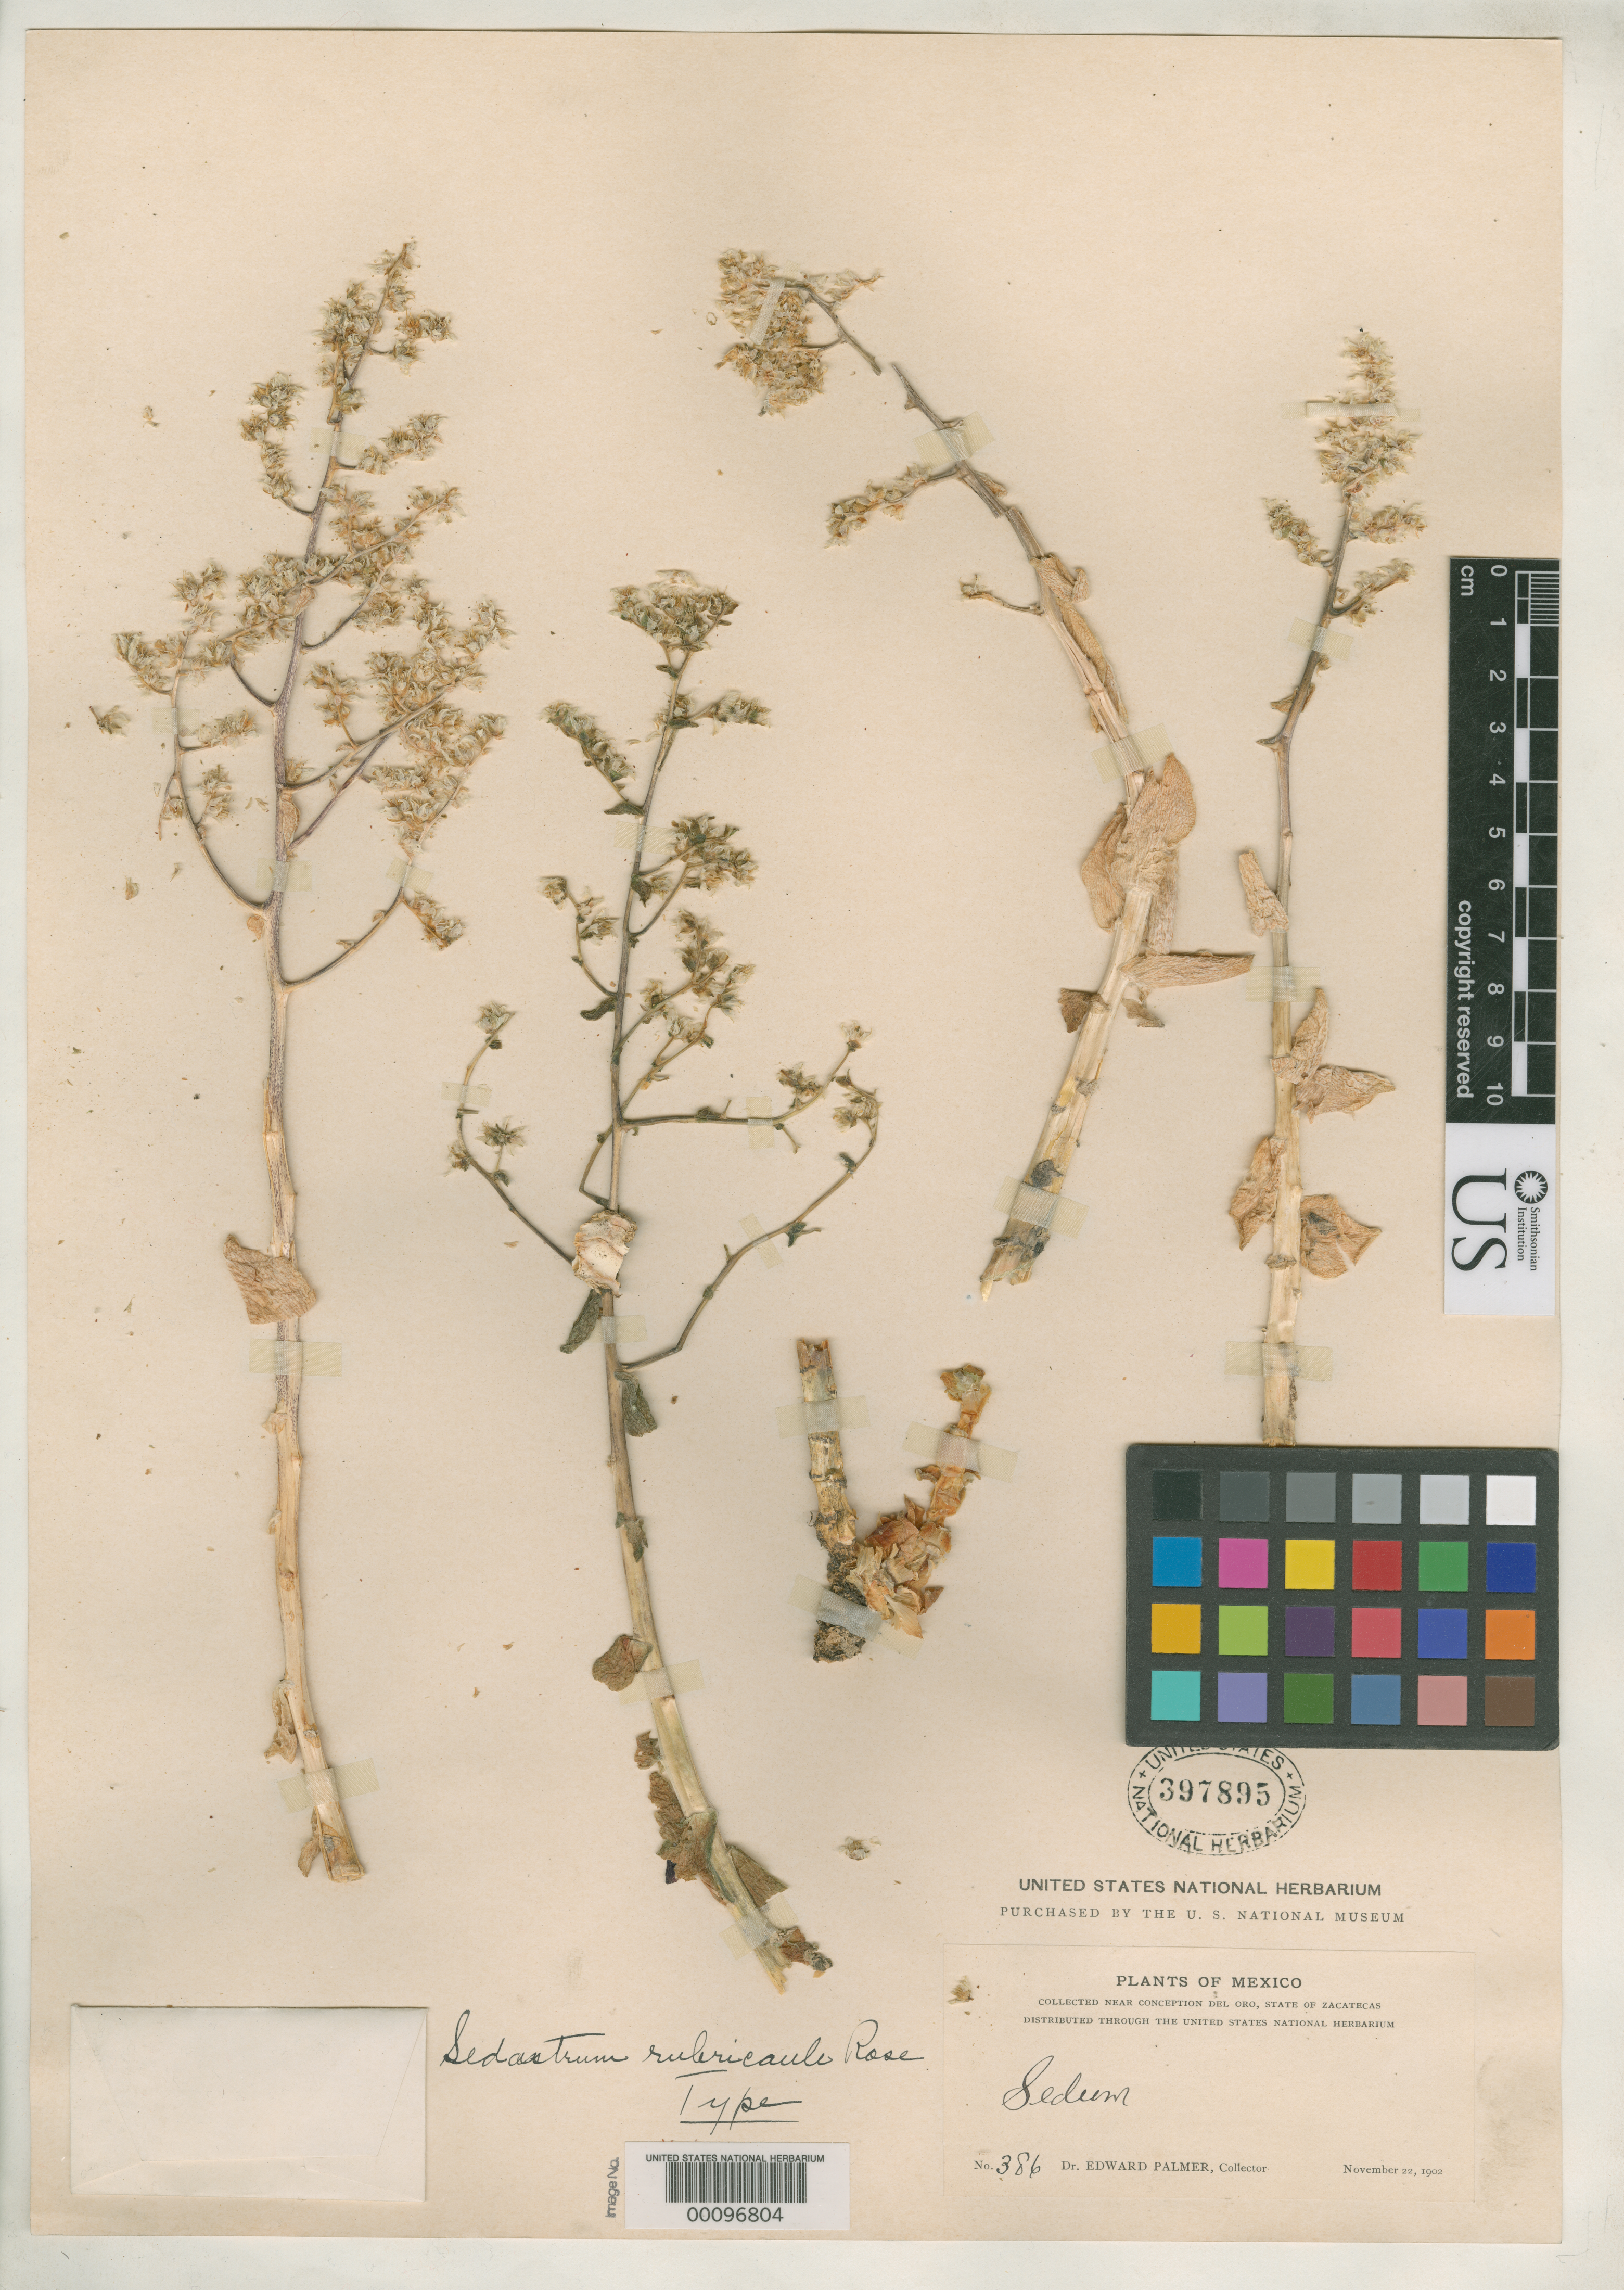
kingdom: Plantae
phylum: Tracheophyta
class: Magnoliopsida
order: Saxifragales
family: Crassulaceae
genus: Sedastrum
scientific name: Sedastrum rubricaule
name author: Rose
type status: Holotype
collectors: E. Palmer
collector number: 386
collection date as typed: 22 Nov 1902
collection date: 1902-11-22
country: Mexico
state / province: Zacatecas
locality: Near Concepcion del Oro.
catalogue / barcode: US 397895